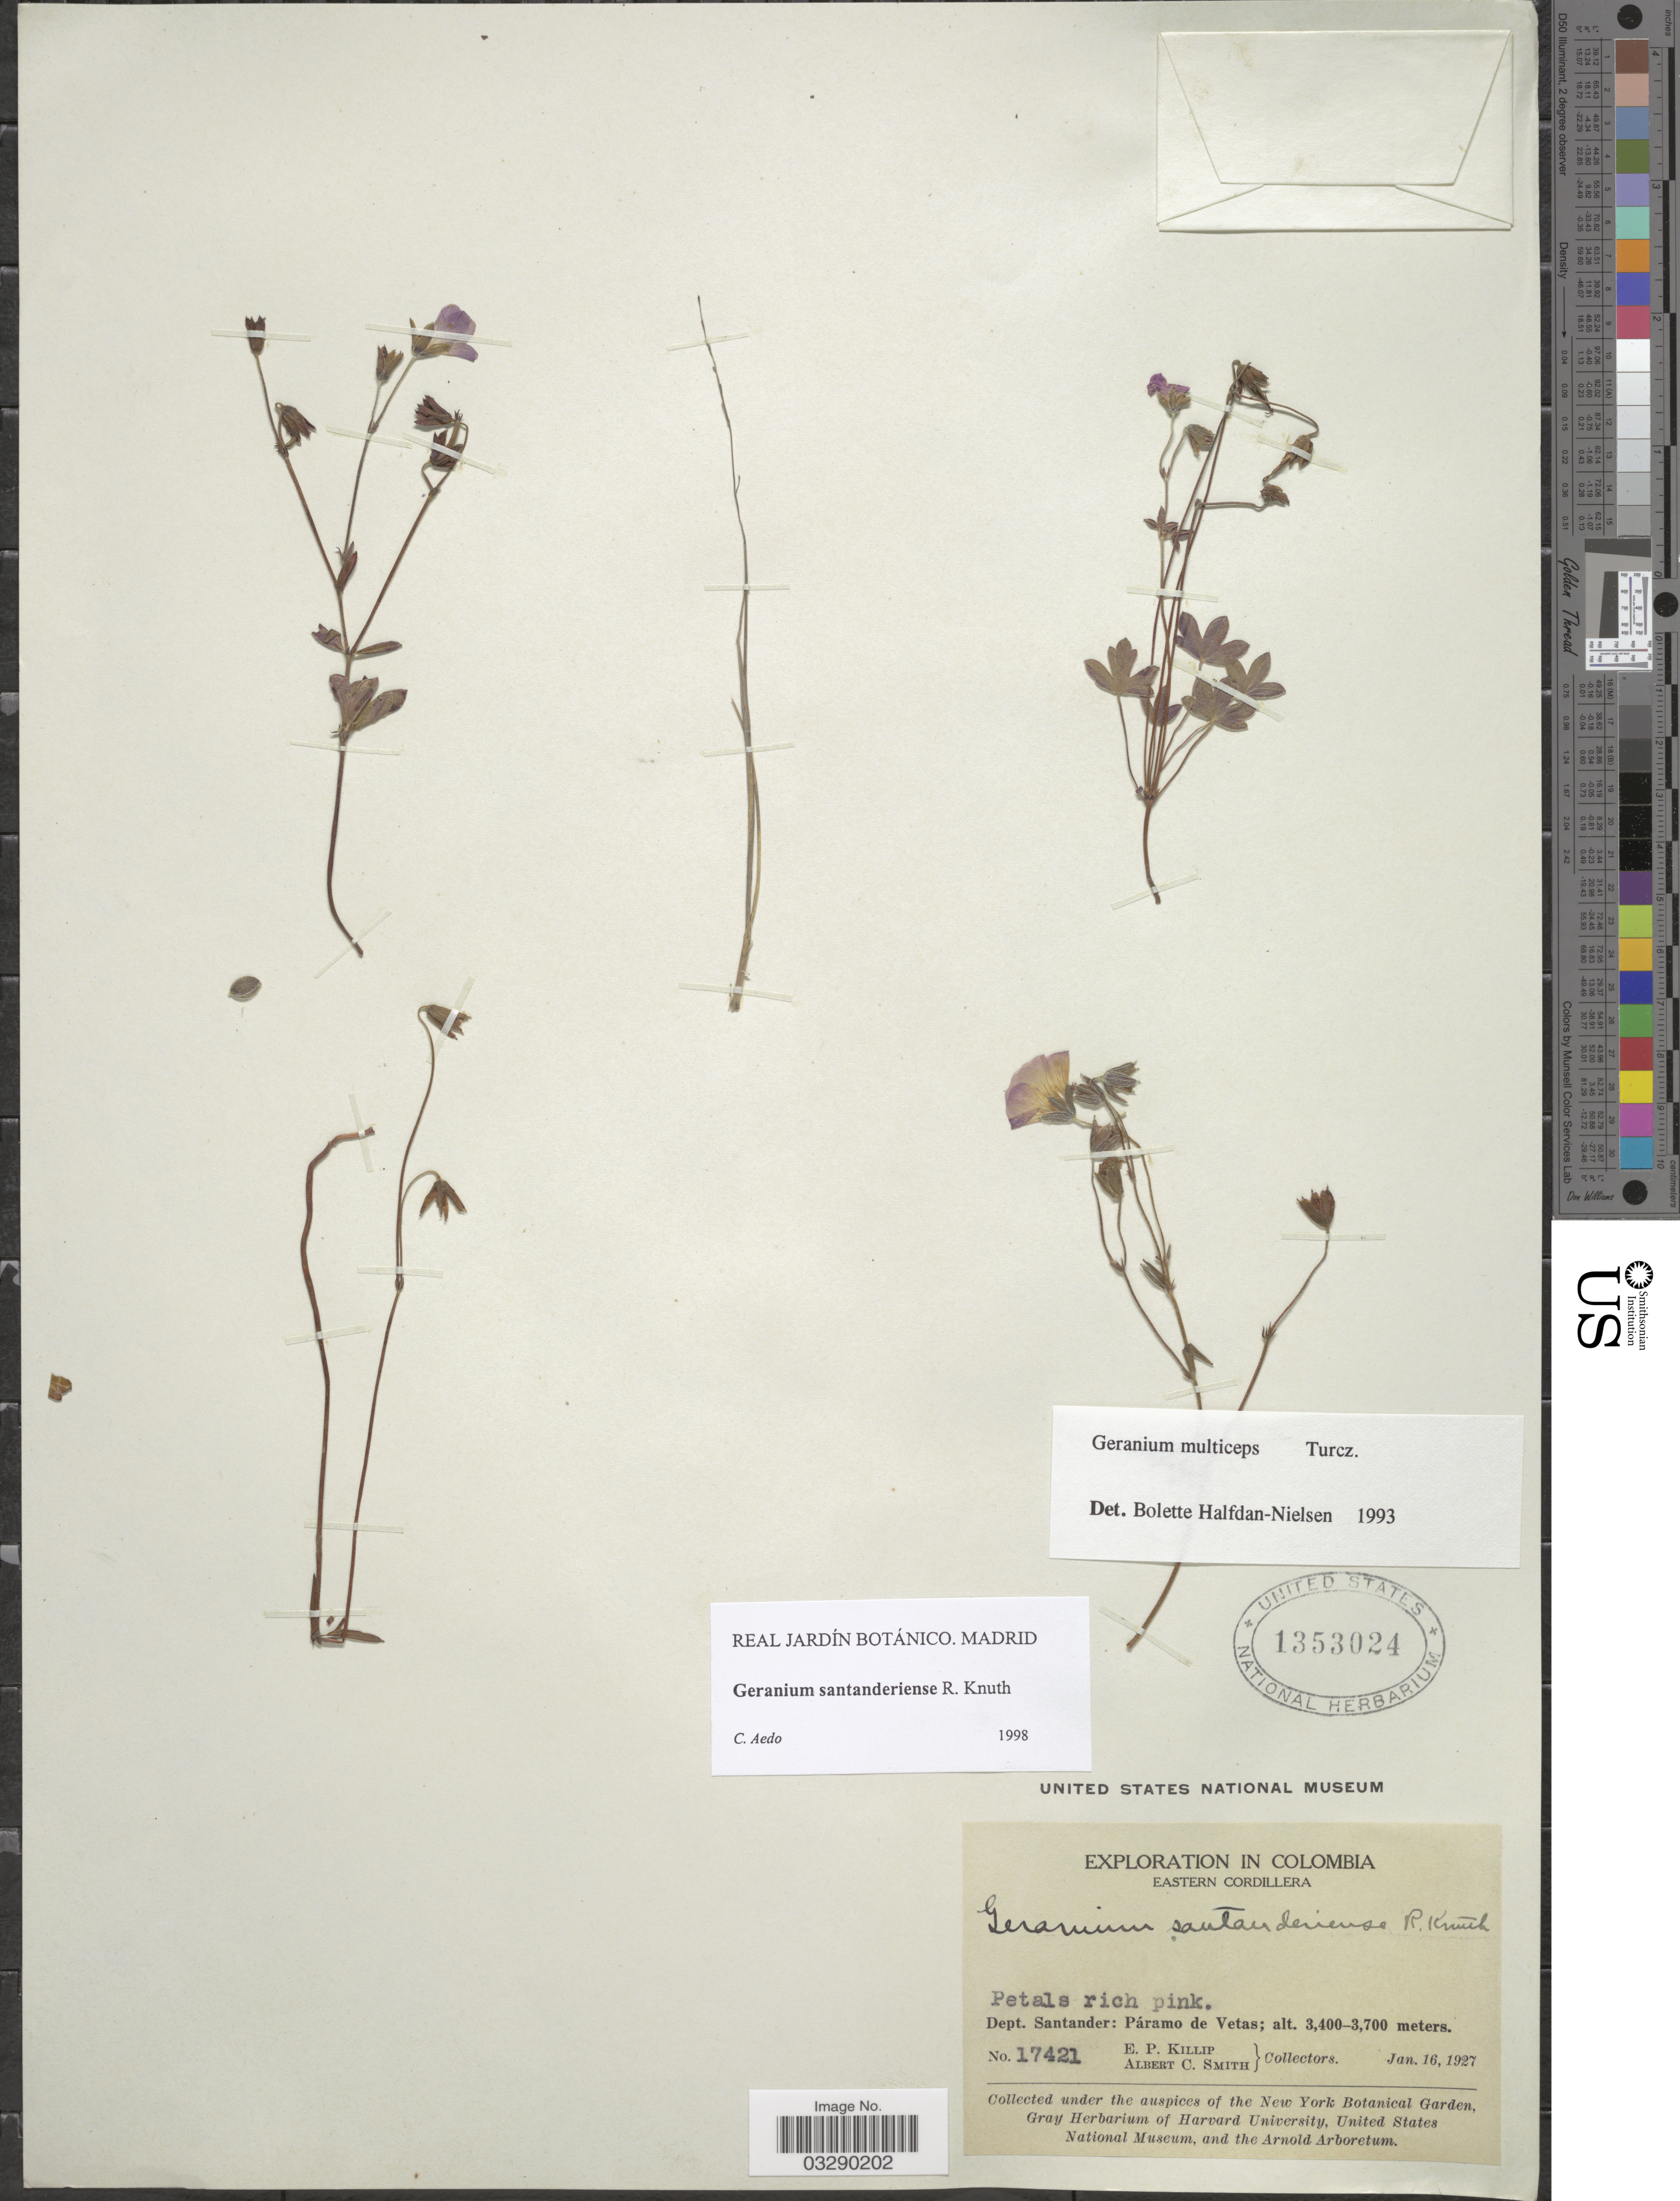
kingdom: Plantae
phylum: Tracheophyta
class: Magnoliopsida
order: Geraniales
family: Geraniaceae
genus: Geranium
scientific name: Geranium santanderiense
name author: R. Knuth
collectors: E. P. Killip & A. C. Smith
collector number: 17421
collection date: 1927-01-16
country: Colombia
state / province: Santander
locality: Eastern Cordillera. Dept. Santander: Páramo de Vetas.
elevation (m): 3400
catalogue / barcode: US 1353024